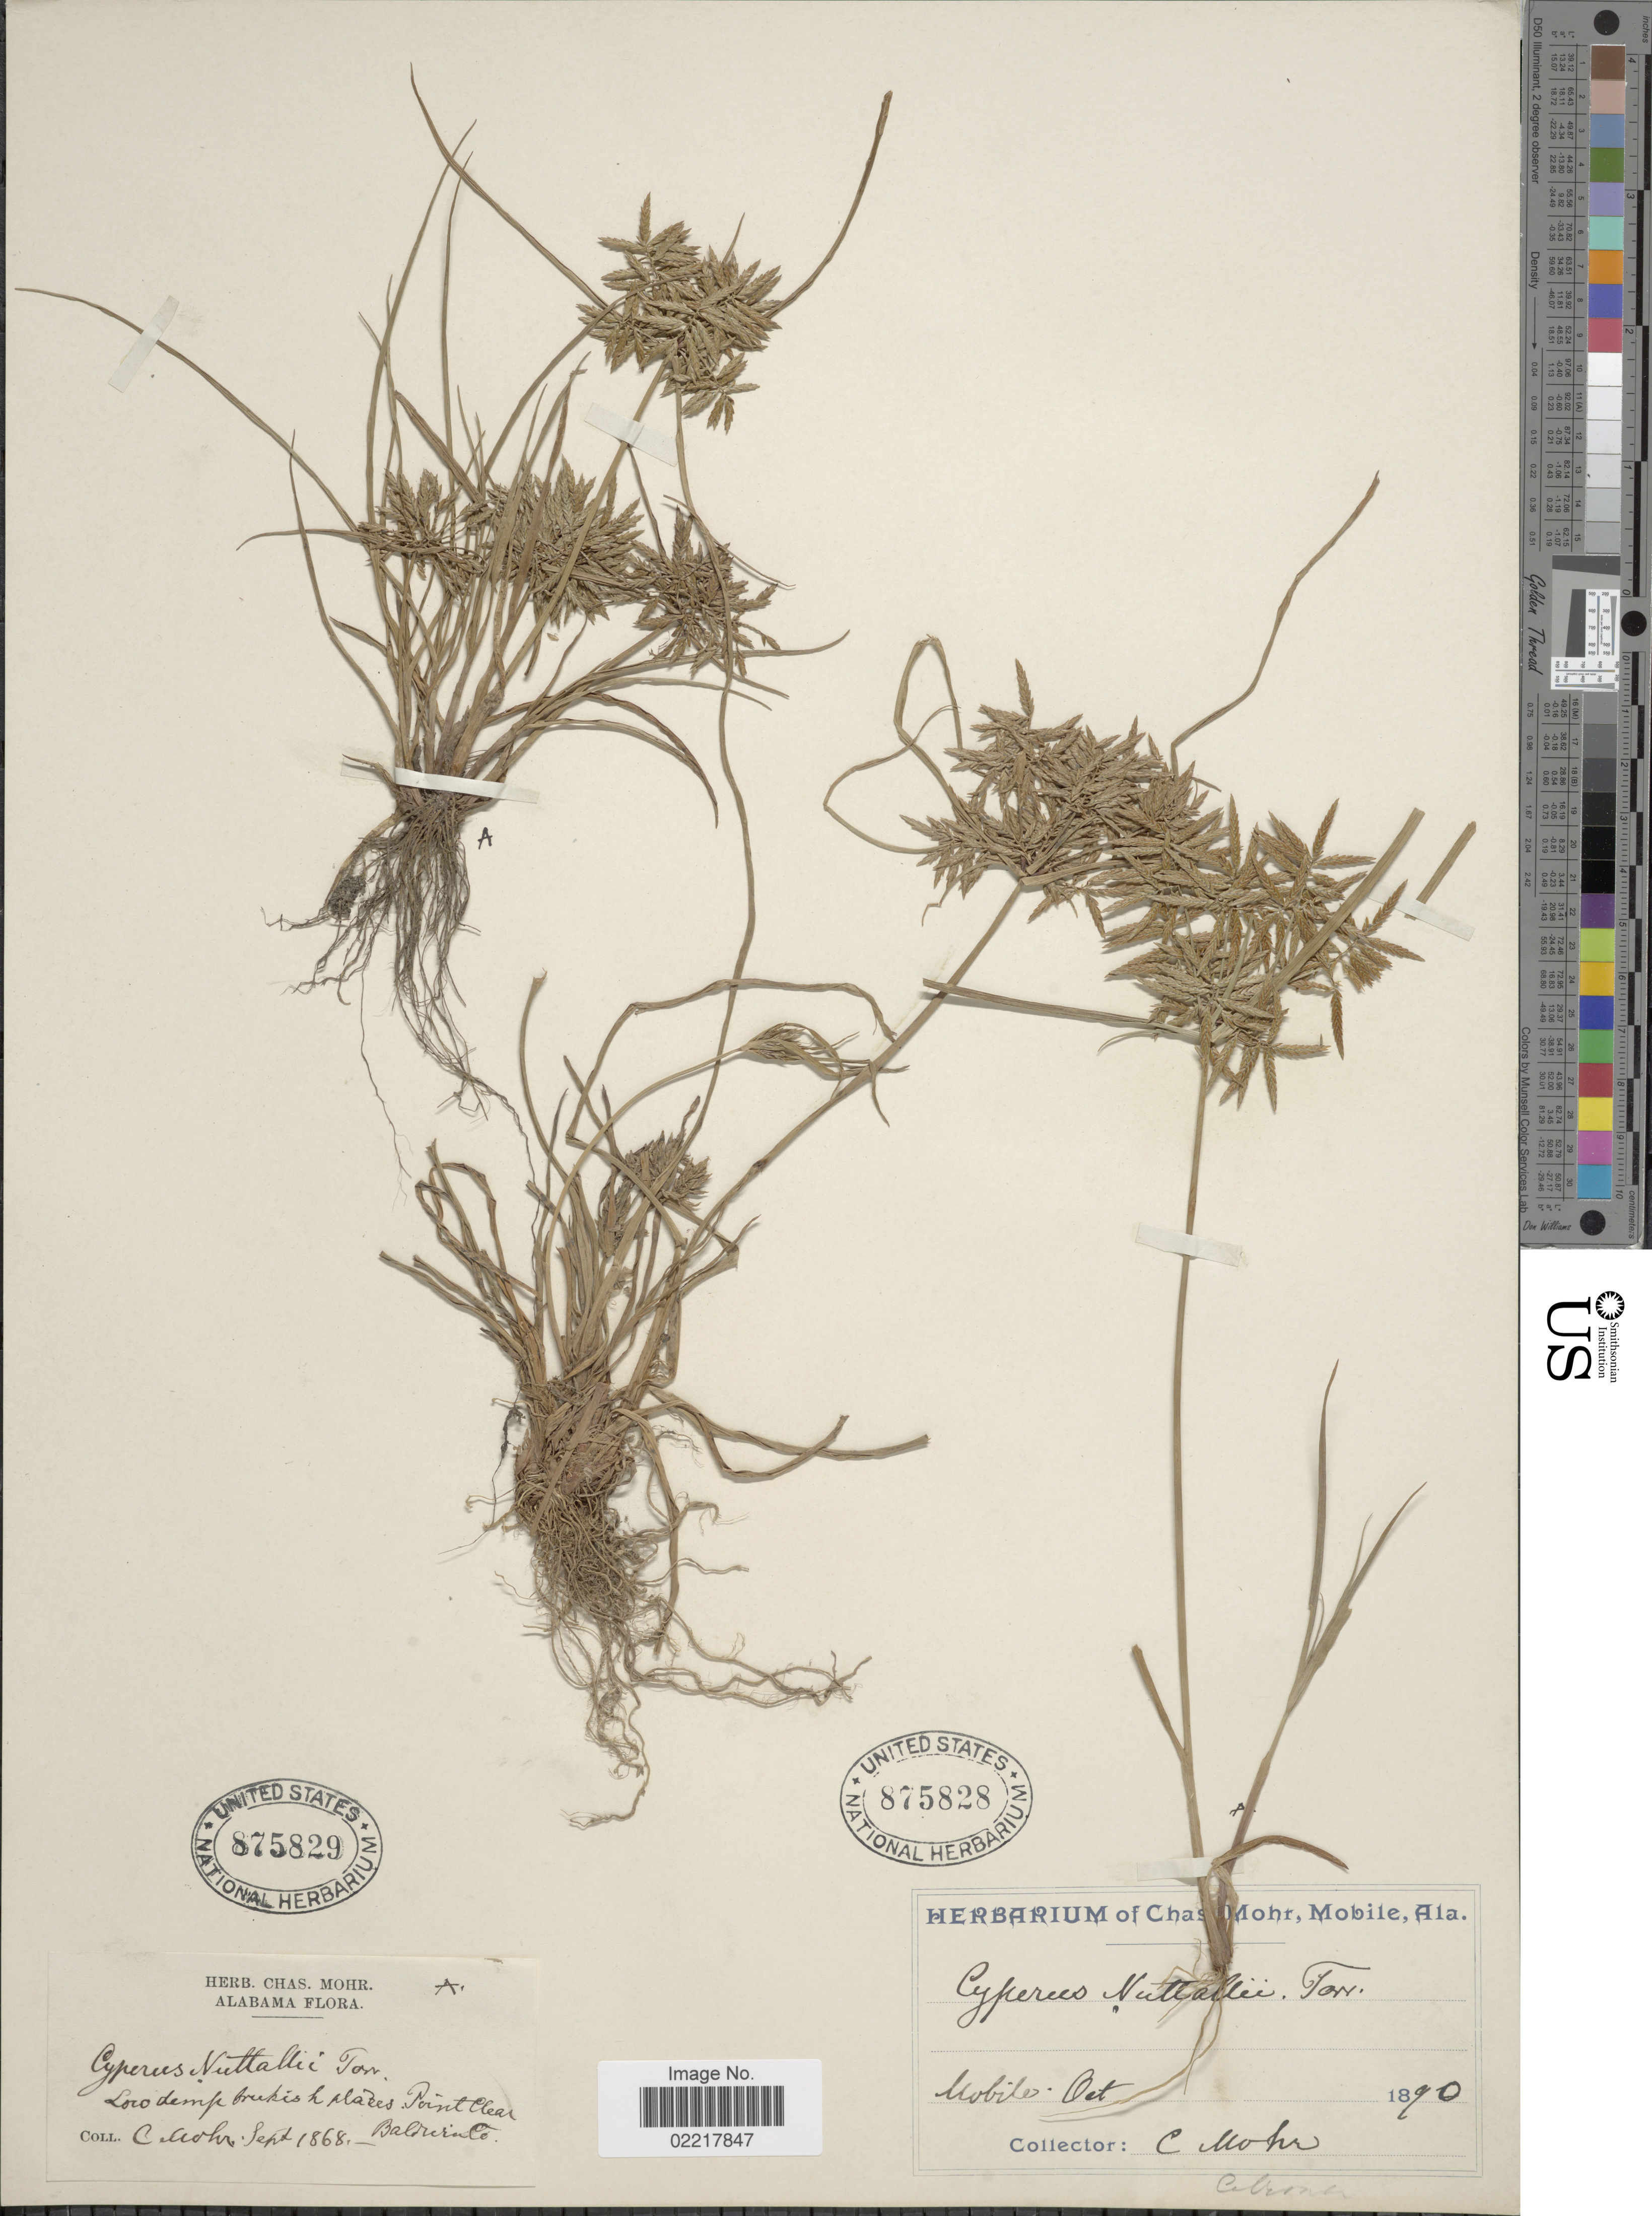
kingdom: Plantae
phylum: Tracheophyta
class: Liliopsida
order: Poales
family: Cyperaceae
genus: Cyperus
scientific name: Cyperus polystachyos var. texensis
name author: (Torr.) Fernald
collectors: C. T. Mohr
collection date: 1868-09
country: United States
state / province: Alabama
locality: Point Clear, Baldwin Co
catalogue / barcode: US 875829-2